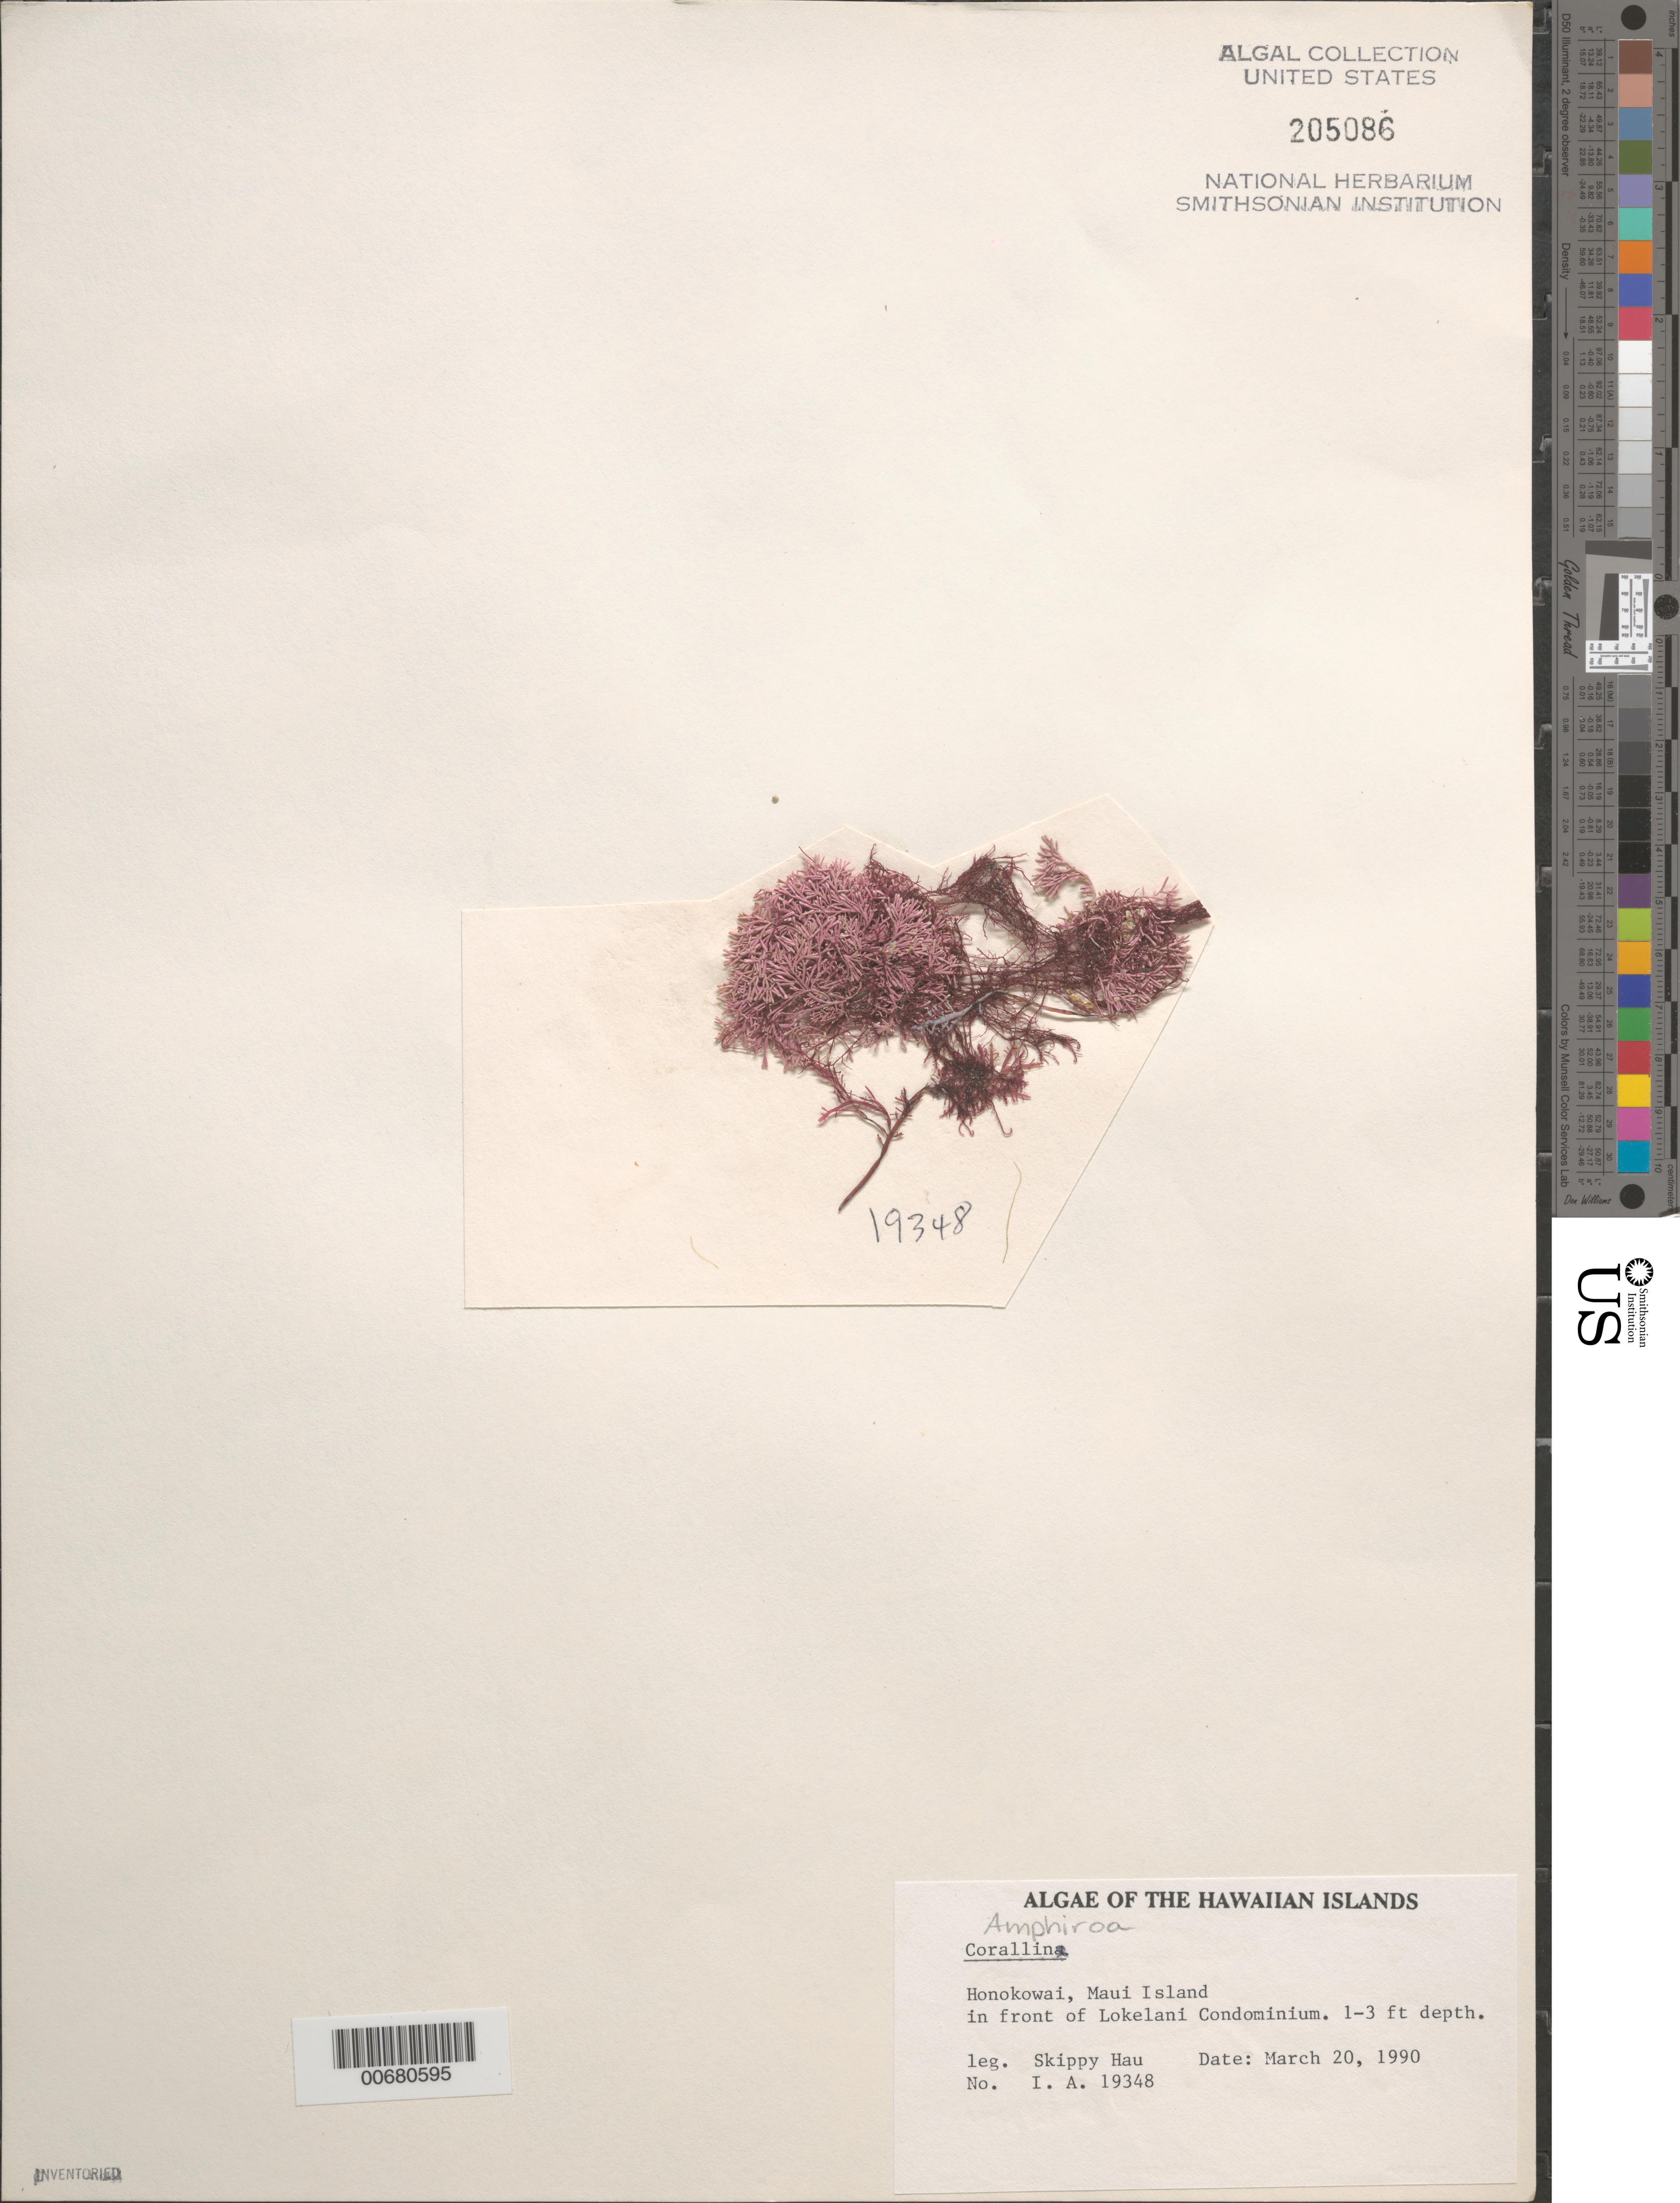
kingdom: Plantae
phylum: Rhodophyta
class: Florideophyceae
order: Corallinales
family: Lithophyllaceae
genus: Amphiroa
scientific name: Amphiroa sp.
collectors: S. Hau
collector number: IAA 19348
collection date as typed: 03 Aug 1995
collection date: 1995-08-03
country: United States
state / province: Hawaii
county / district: Maui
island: Maui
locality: Honokowai in front of Lokelani Condominium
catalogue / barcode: US 205086